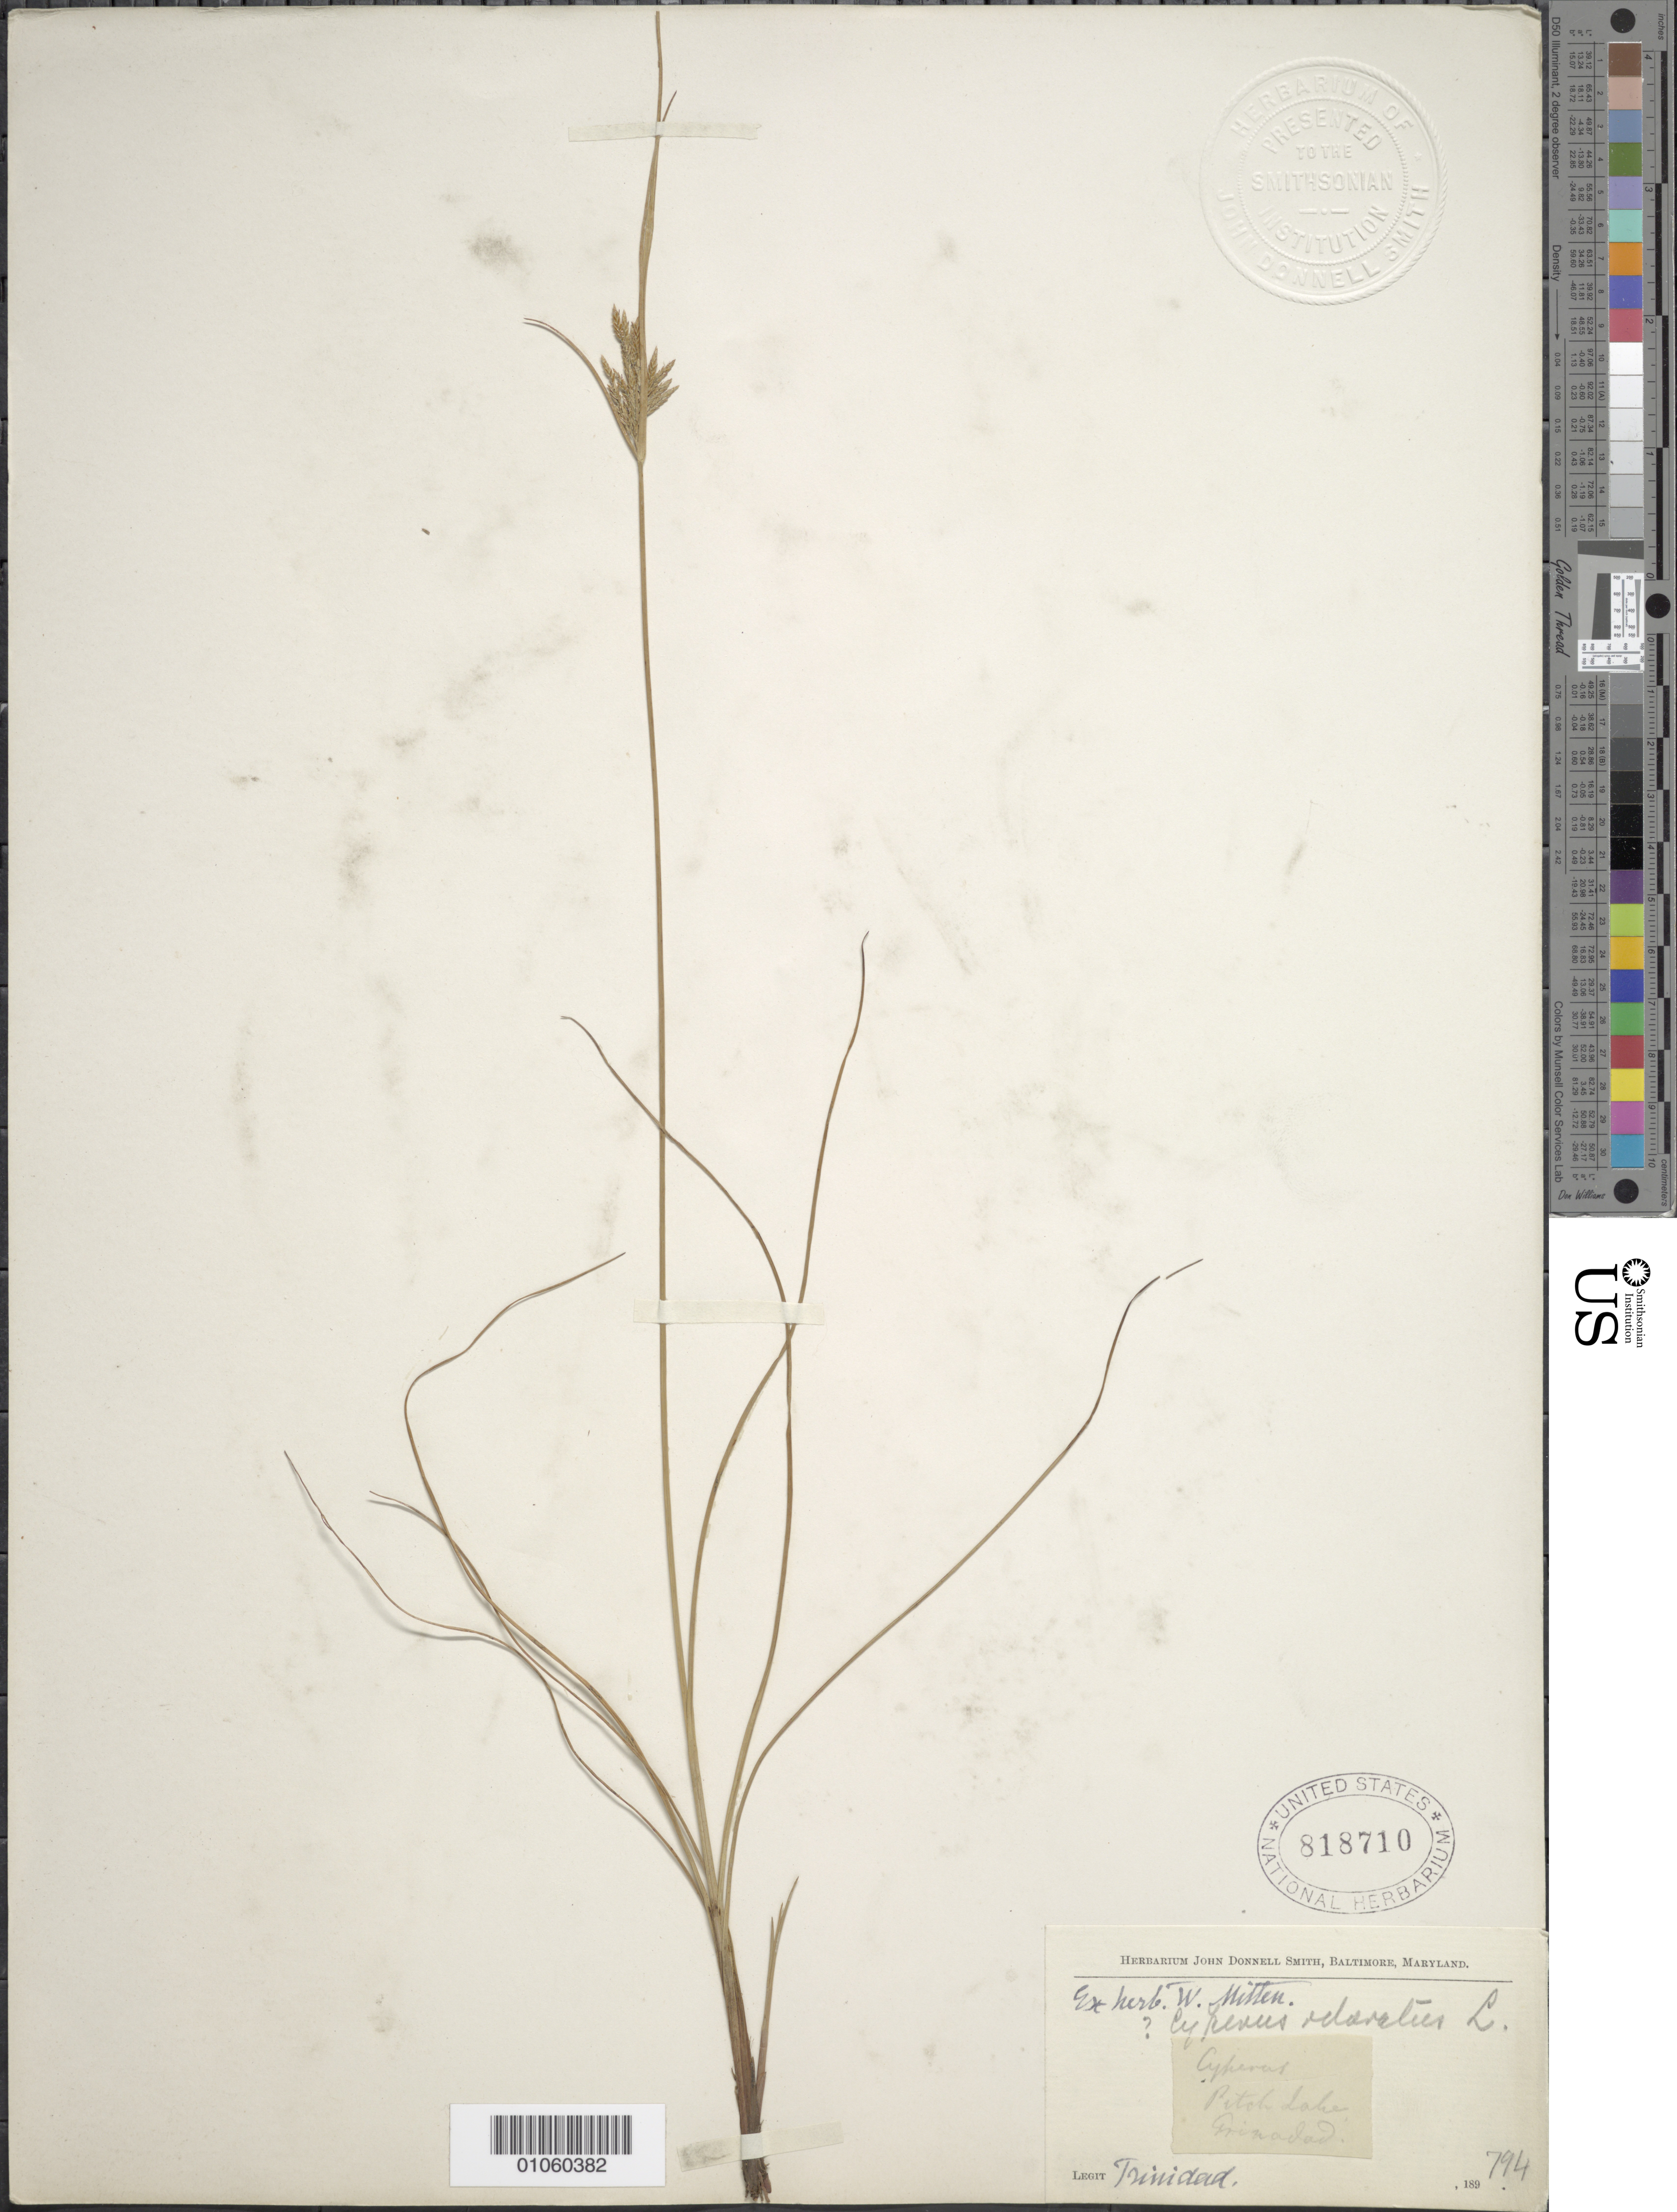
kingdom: Plantae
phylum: Tracheophyta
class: Liliopsida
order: Poales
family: Cyperaceae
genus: Cyperus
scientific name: Cyperus polystachyos var. polystachyos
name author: Rottb.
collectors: Ex herb. William Mitten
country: Trinidad and Tobago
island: Trinidad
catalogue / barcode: US 818710